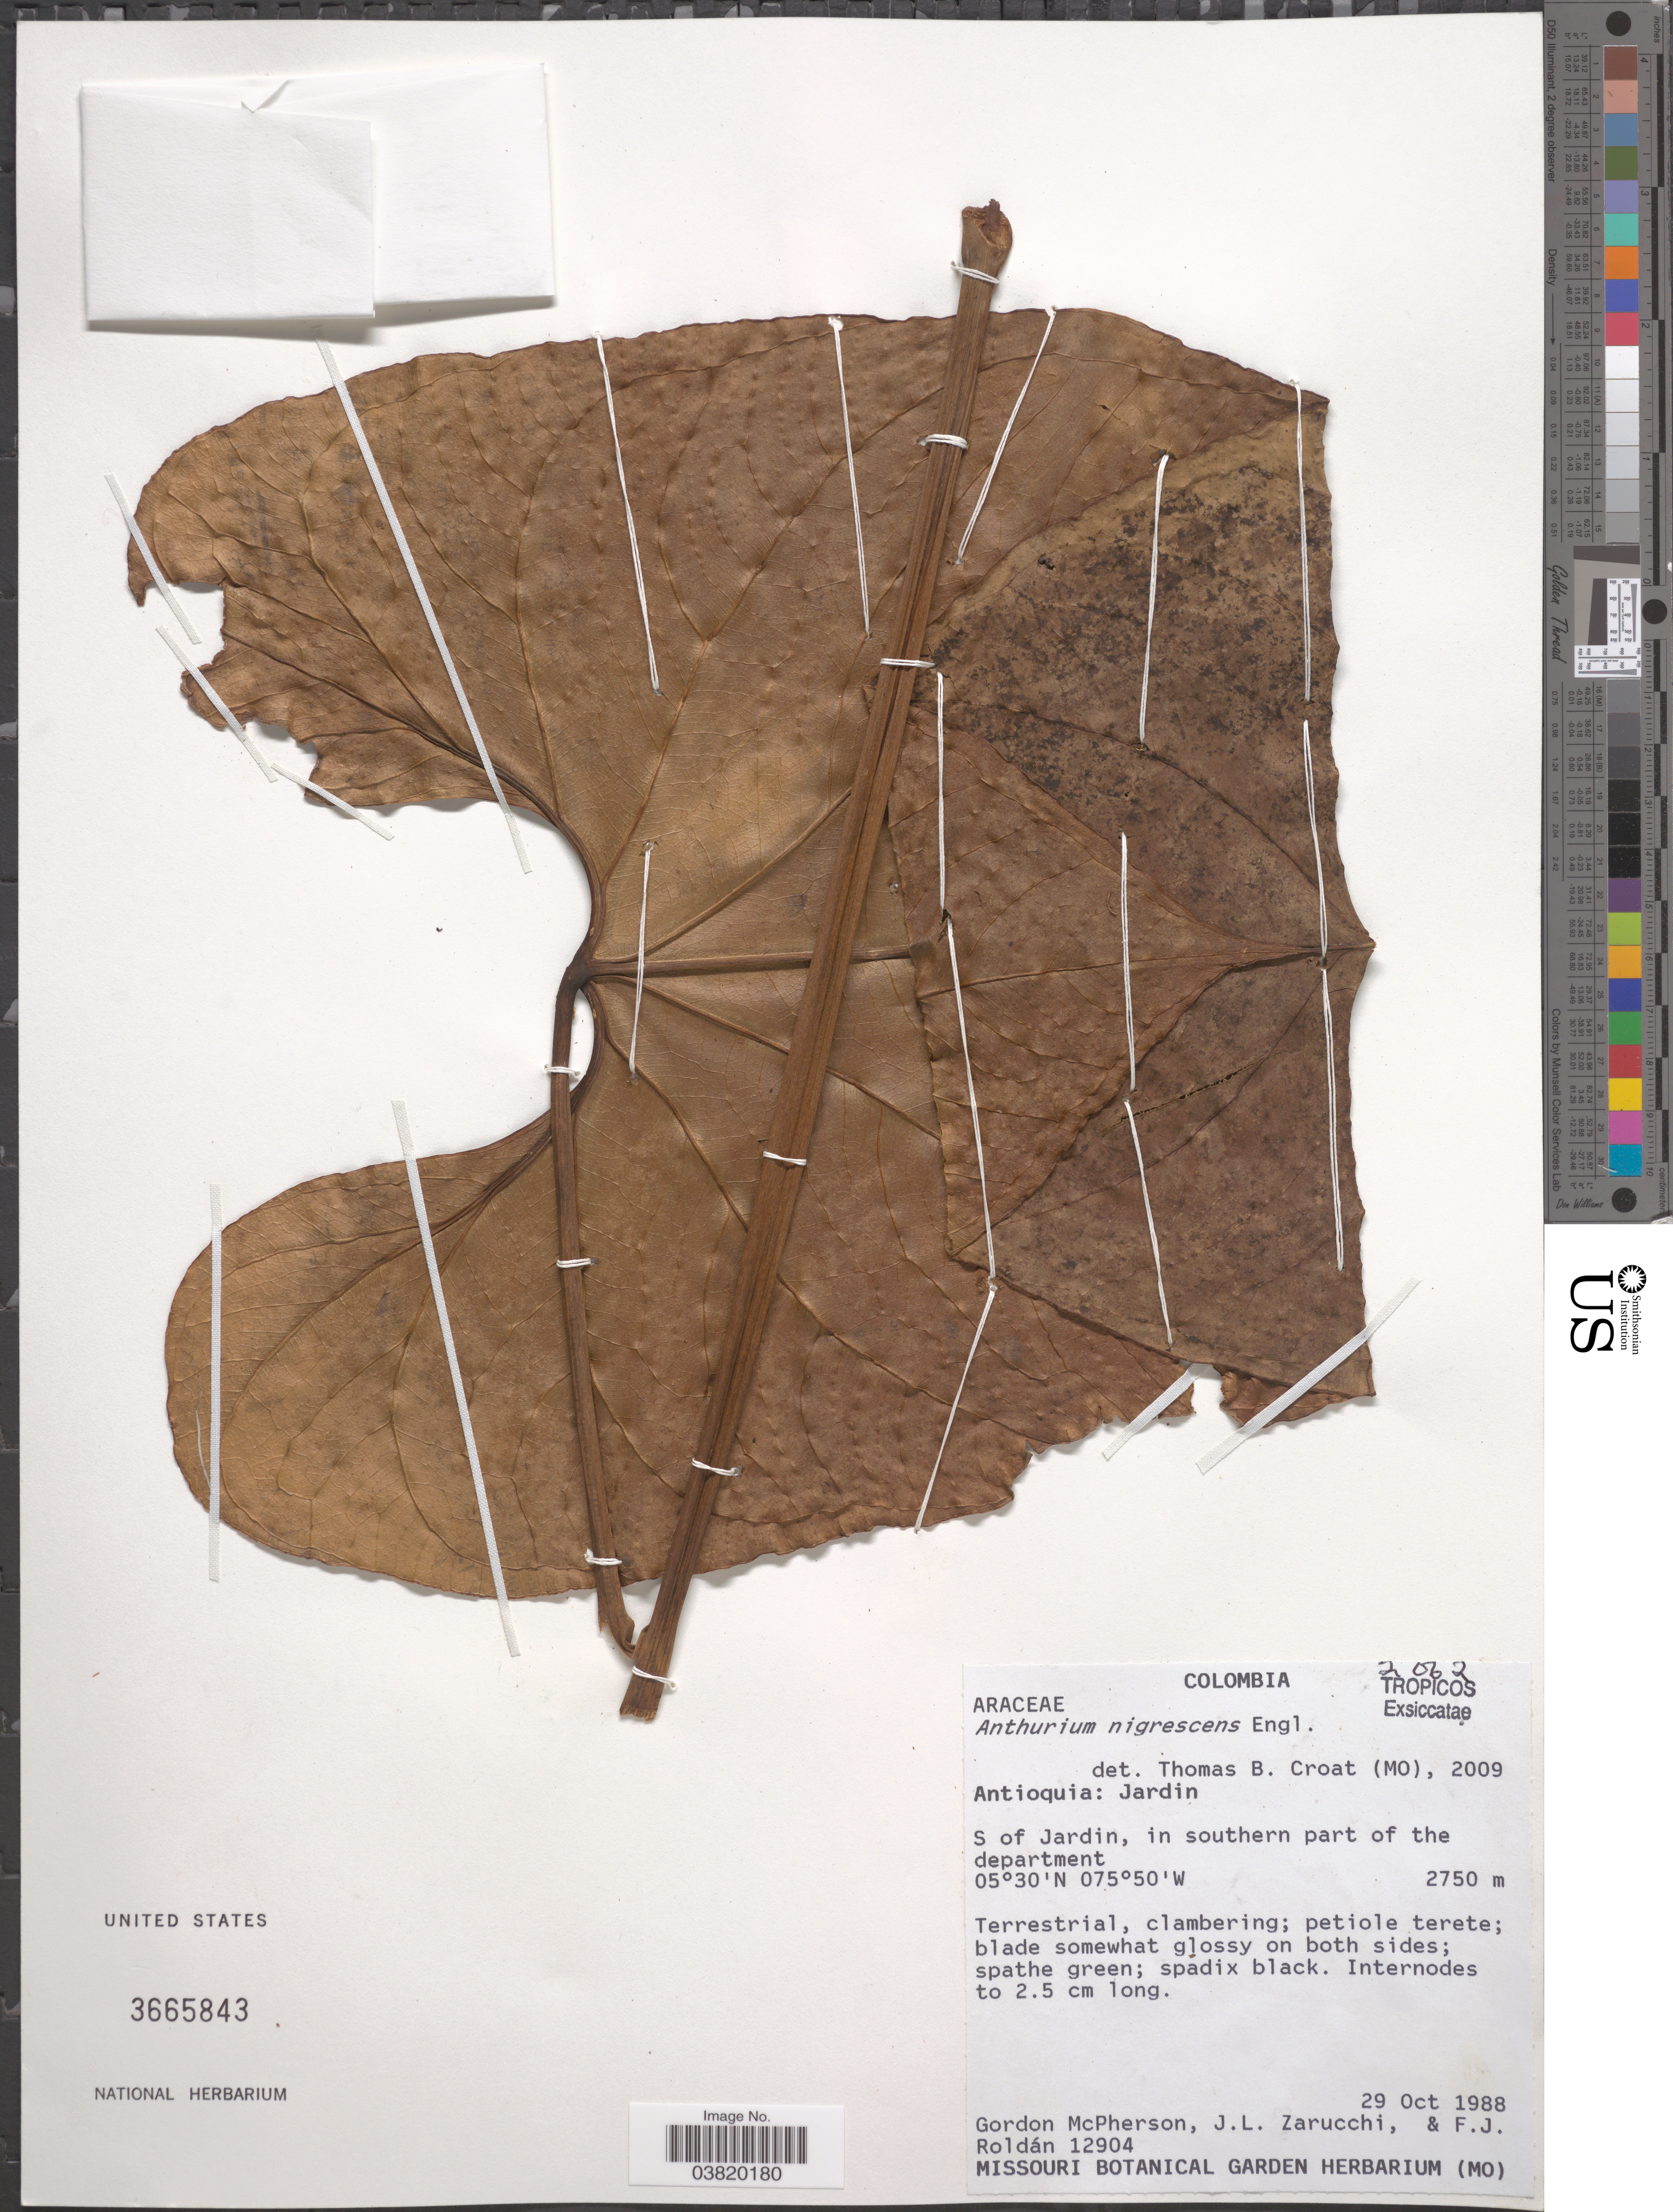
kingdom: Plantae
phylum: Tracheophyta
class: Liliopsida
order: Alismatales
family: Araceae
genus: Anthurium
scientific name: Anthurium nigrescens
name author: Engl.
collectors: G. McPherson, J. L. Zarucchi & F. J. Roldán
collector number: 12904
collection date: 1988-10-29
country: Colombia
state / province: Antioquia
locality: Jardin. S of Jardin, in southern part of the department.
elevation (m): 2750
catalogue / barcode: US 3665843